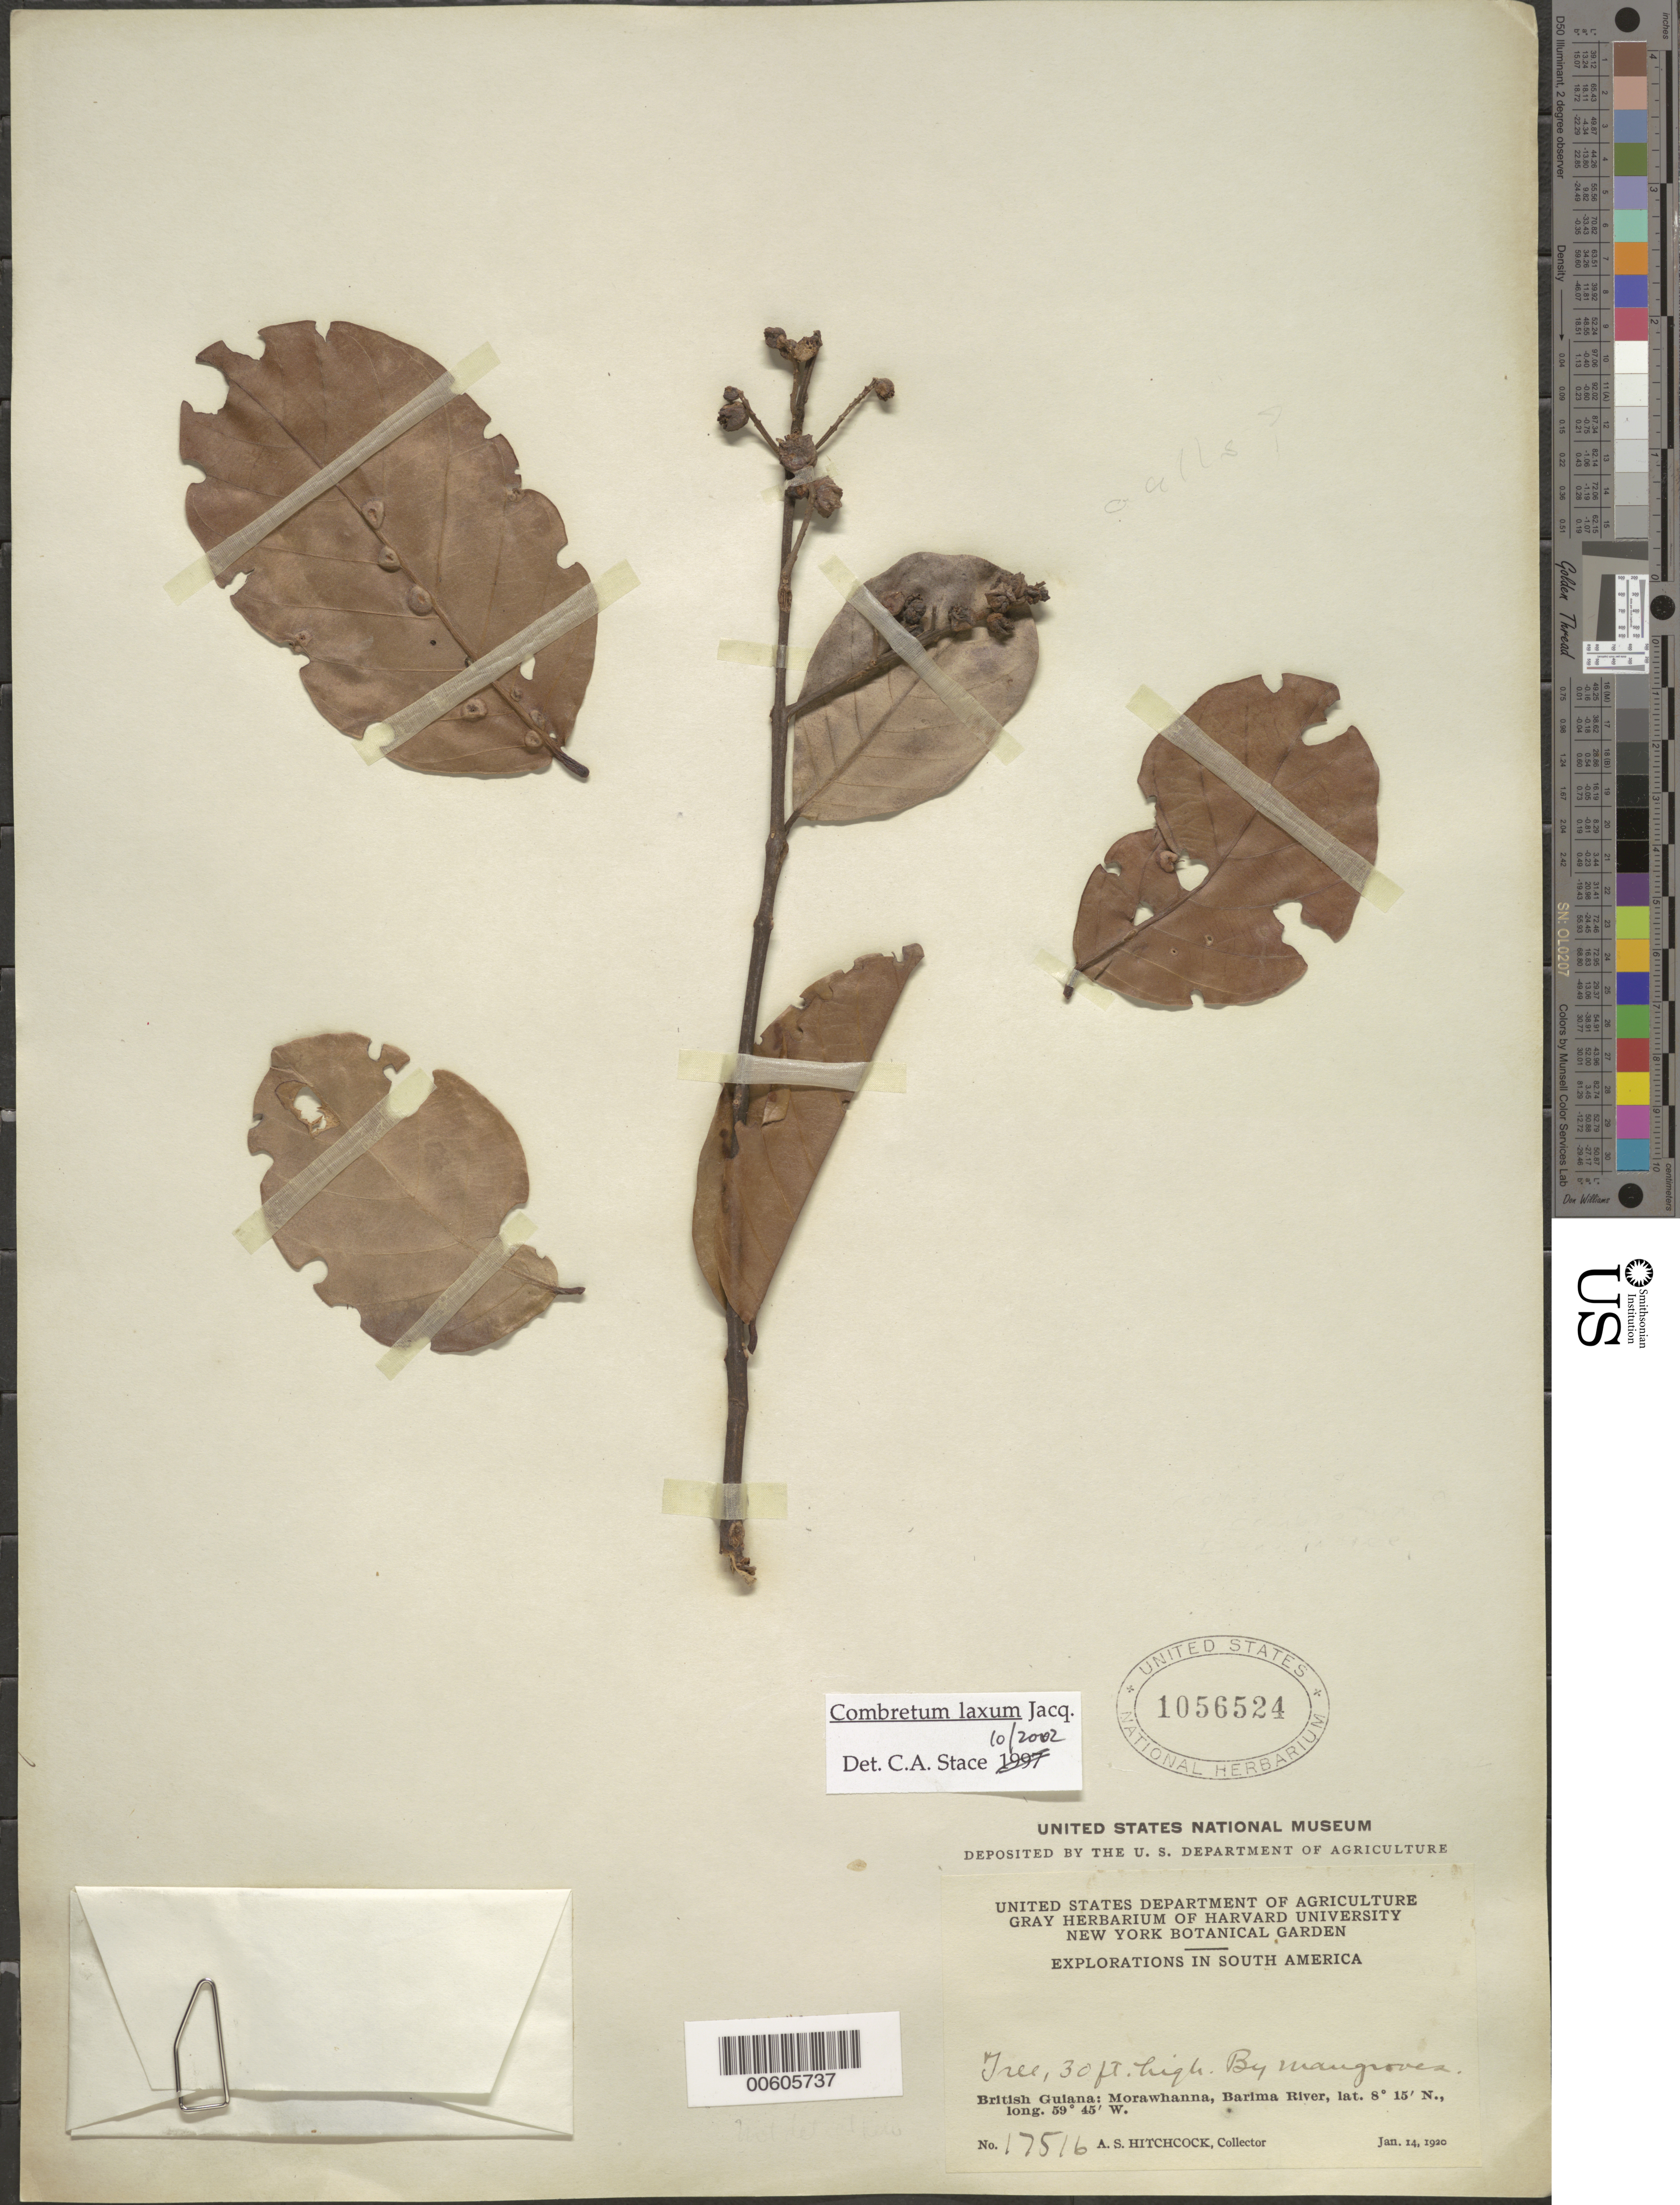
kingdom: Plantae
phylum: Tracheophyta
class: Magnoliopsida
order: Myrtales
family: Combretaceae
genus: Combretum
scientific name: Combretum laxum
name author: Jacq.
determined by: Stace, C. A.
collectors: A. S. Hitchcock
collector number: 17516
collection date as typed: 14-Jan-20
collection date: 1920-01-14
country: Guyana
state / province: Barima-Waini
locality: Morawhanna, vic., Barima R.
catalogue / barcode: US 1056524